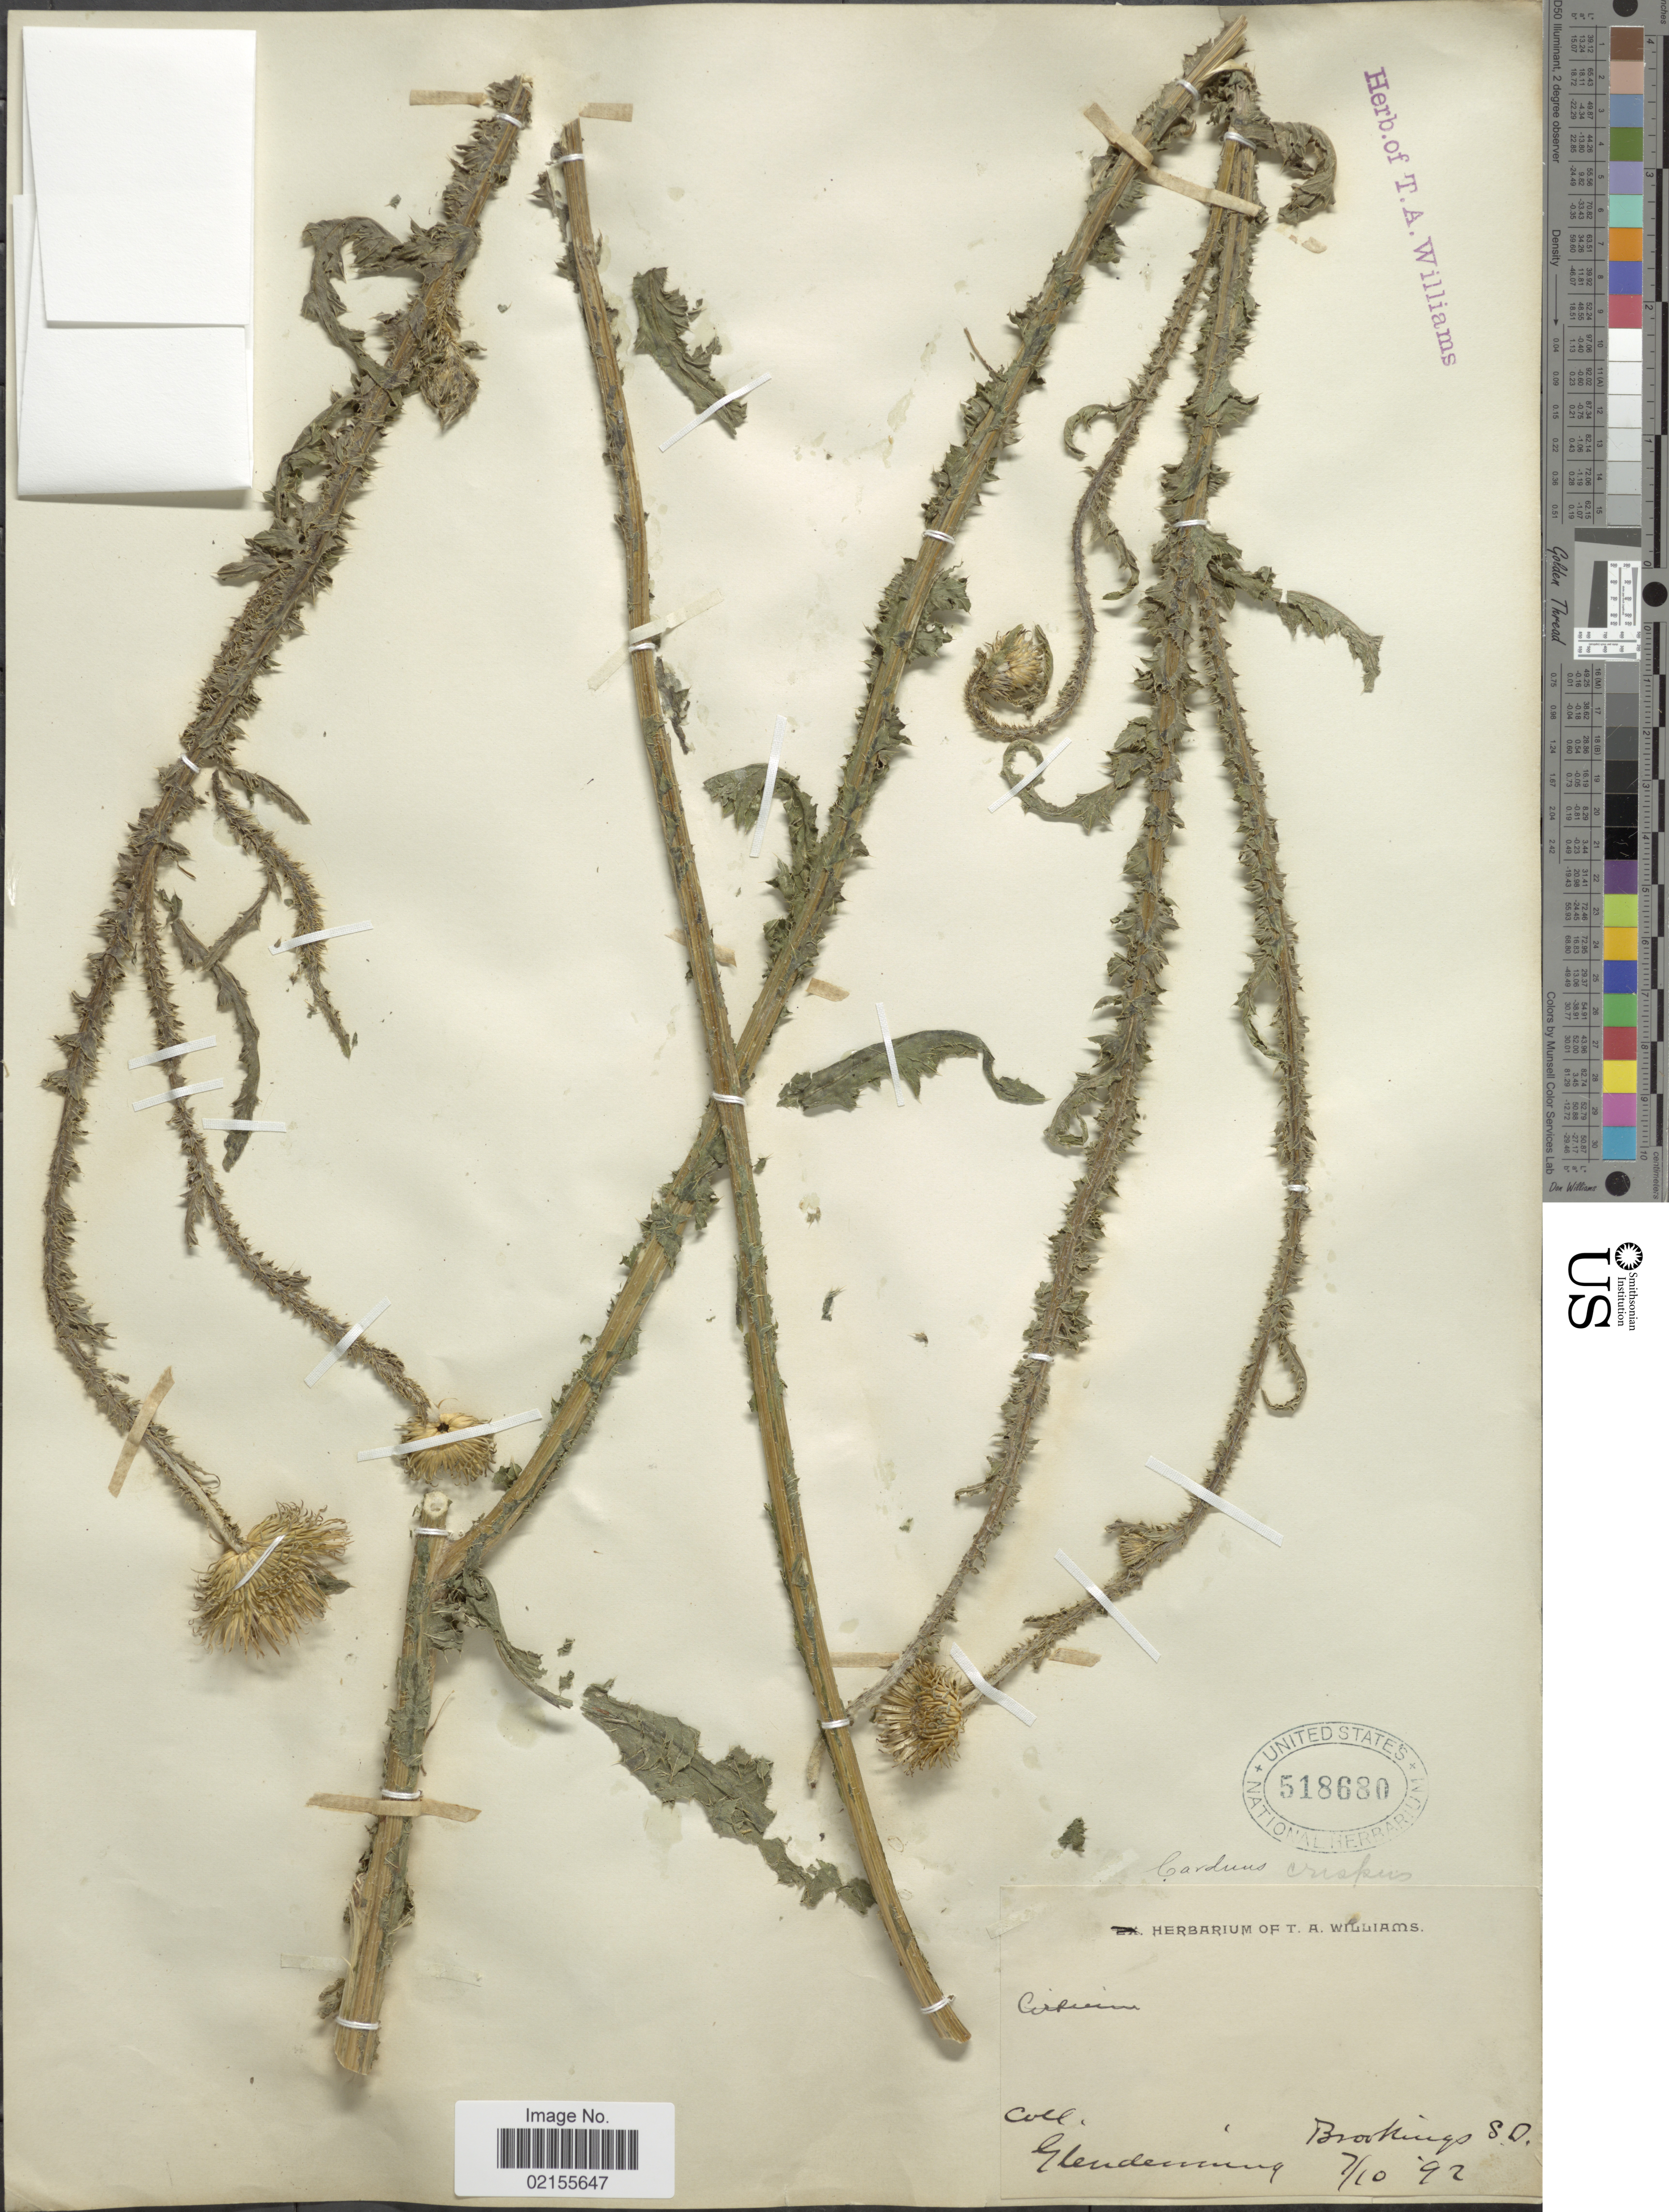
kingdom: Plantae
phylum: Tracheophyta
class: Magnoliopsida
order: Asterales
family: Asteraceae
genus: Carduus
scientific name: Carduus crispus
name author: L.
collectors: Glendinning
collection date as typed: Transcribed d/m/y: 7/10/92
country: United States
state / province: South Dakota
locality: Brookings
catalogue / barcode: US 518680